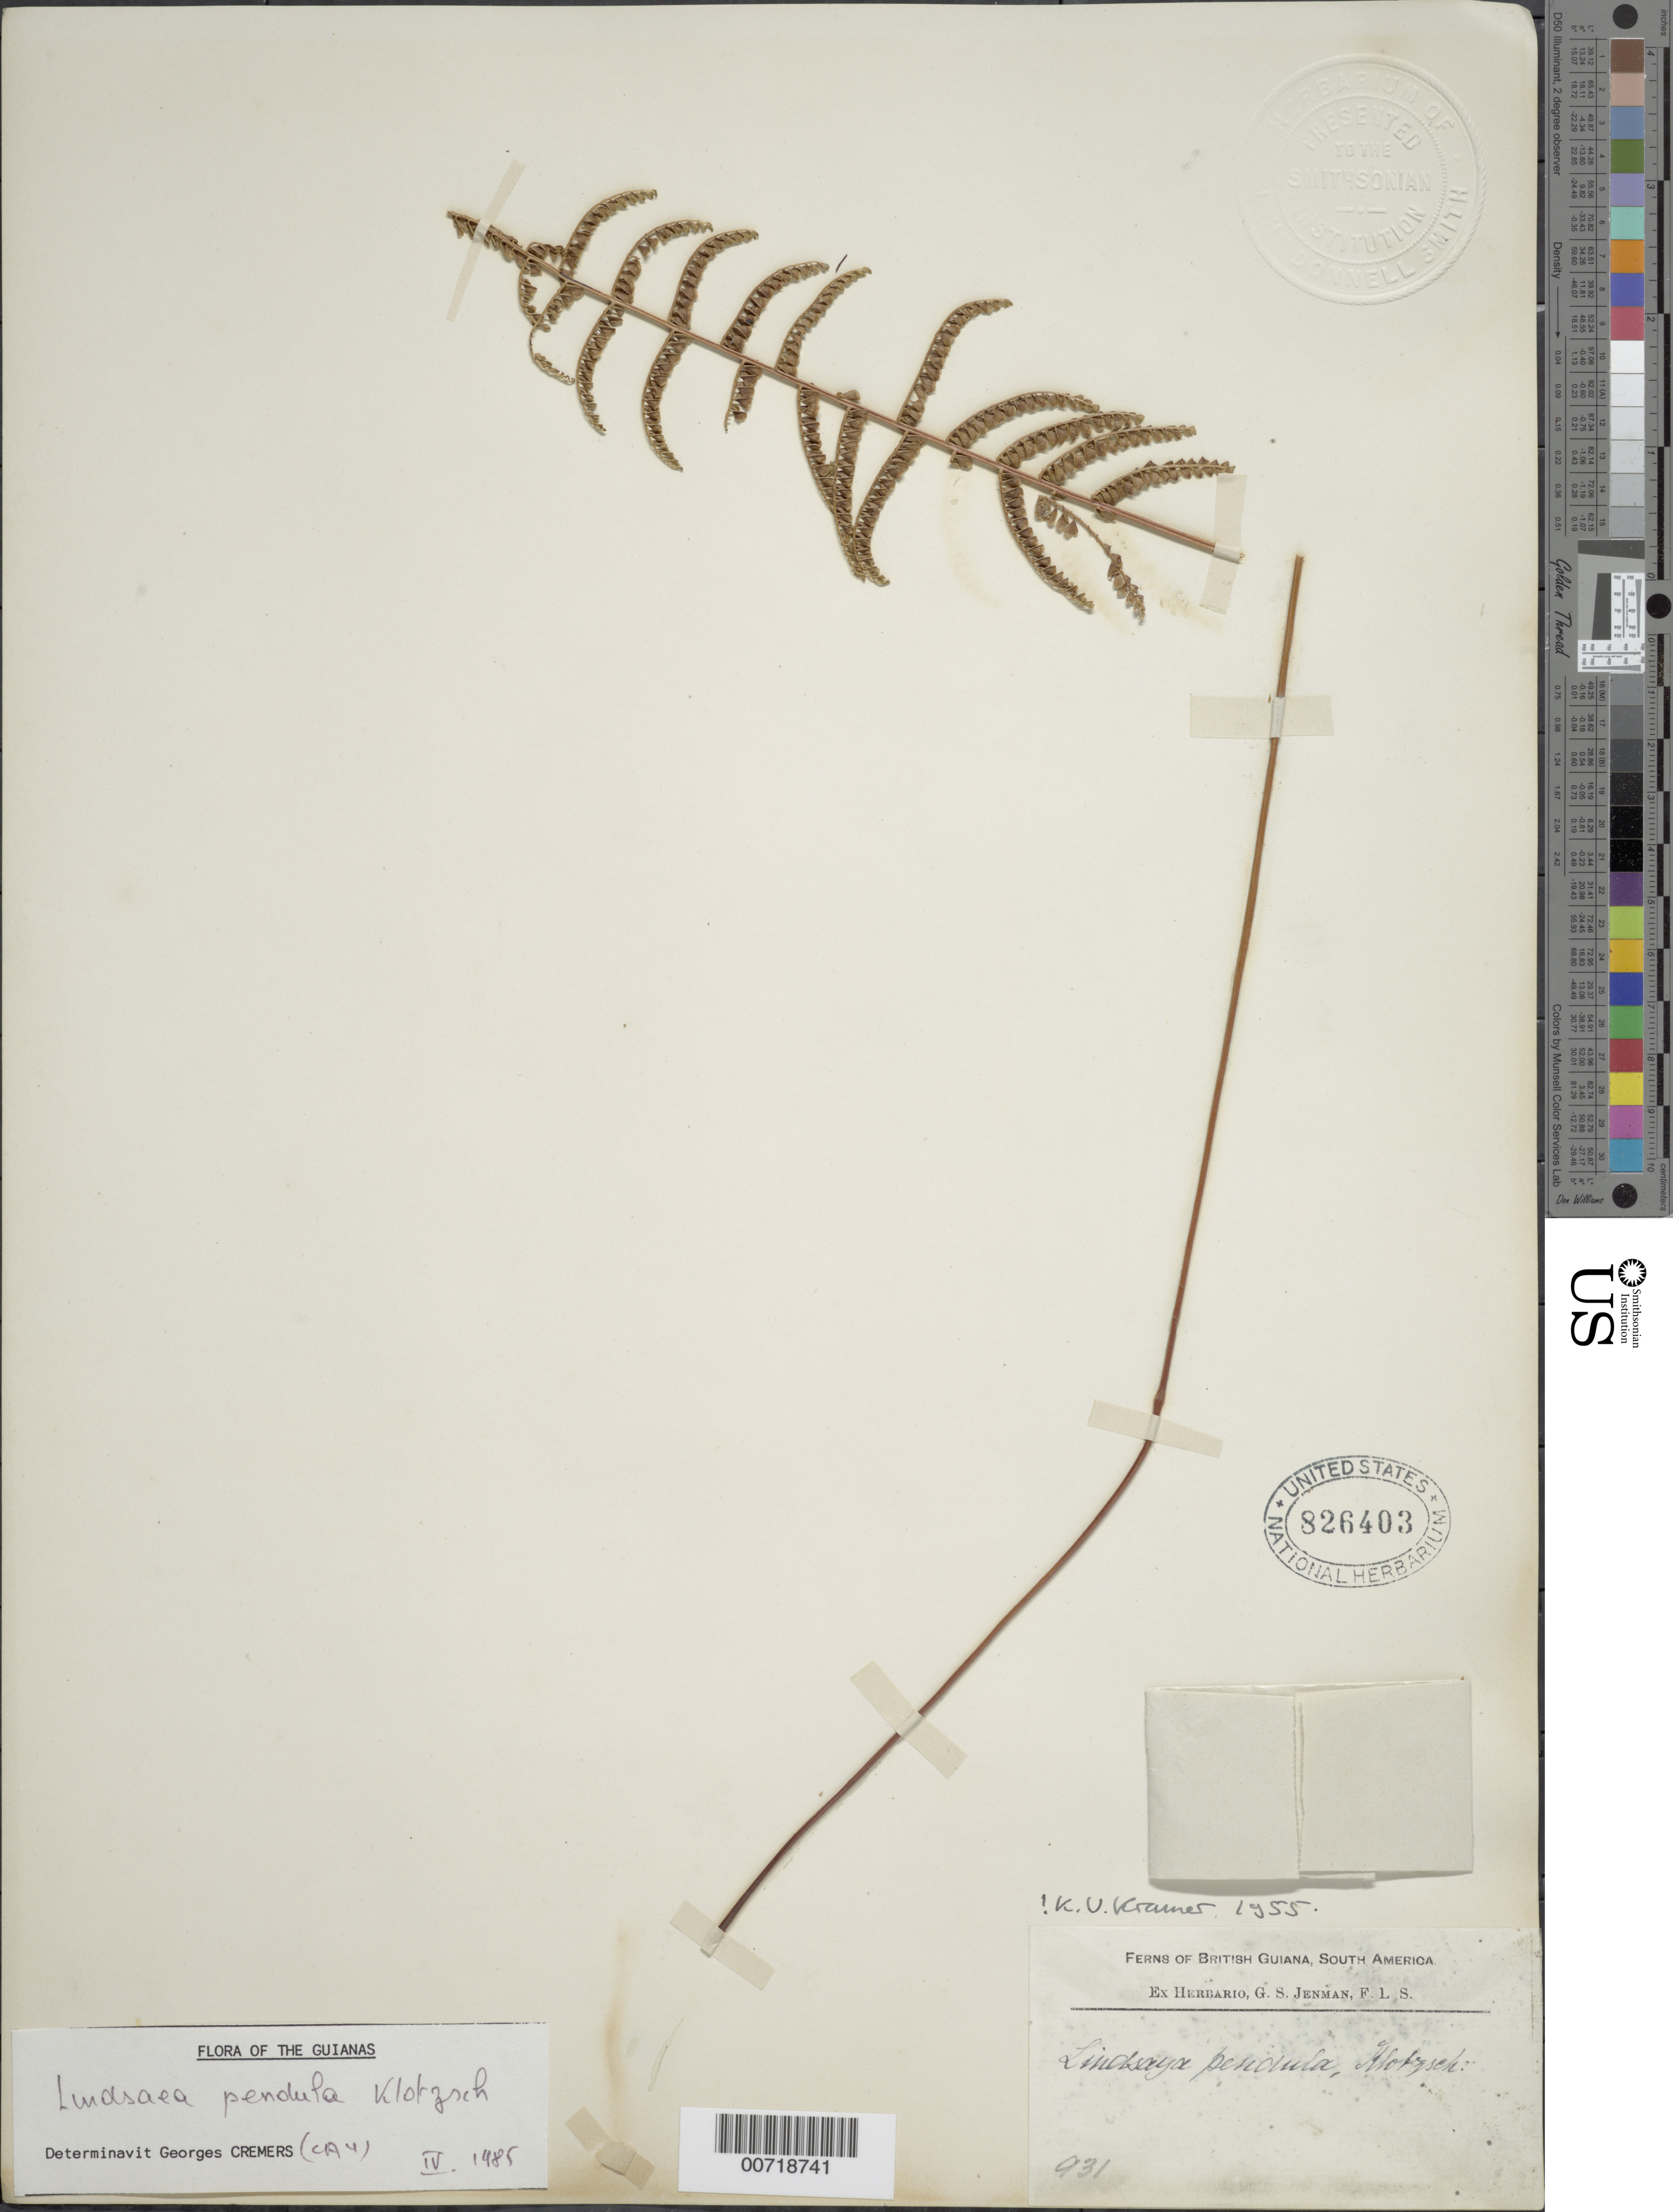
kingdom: Plantae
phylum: Tracheophyta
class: Polypodiopsida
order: Polypodiales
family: Lindsaeaceae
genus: Lindsaea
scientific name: Lindsaea pendula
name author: Klotzsch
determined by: Cremers, Georges A.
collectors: G. S. Jenman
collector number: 931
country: Guyana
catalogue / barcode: US 826403